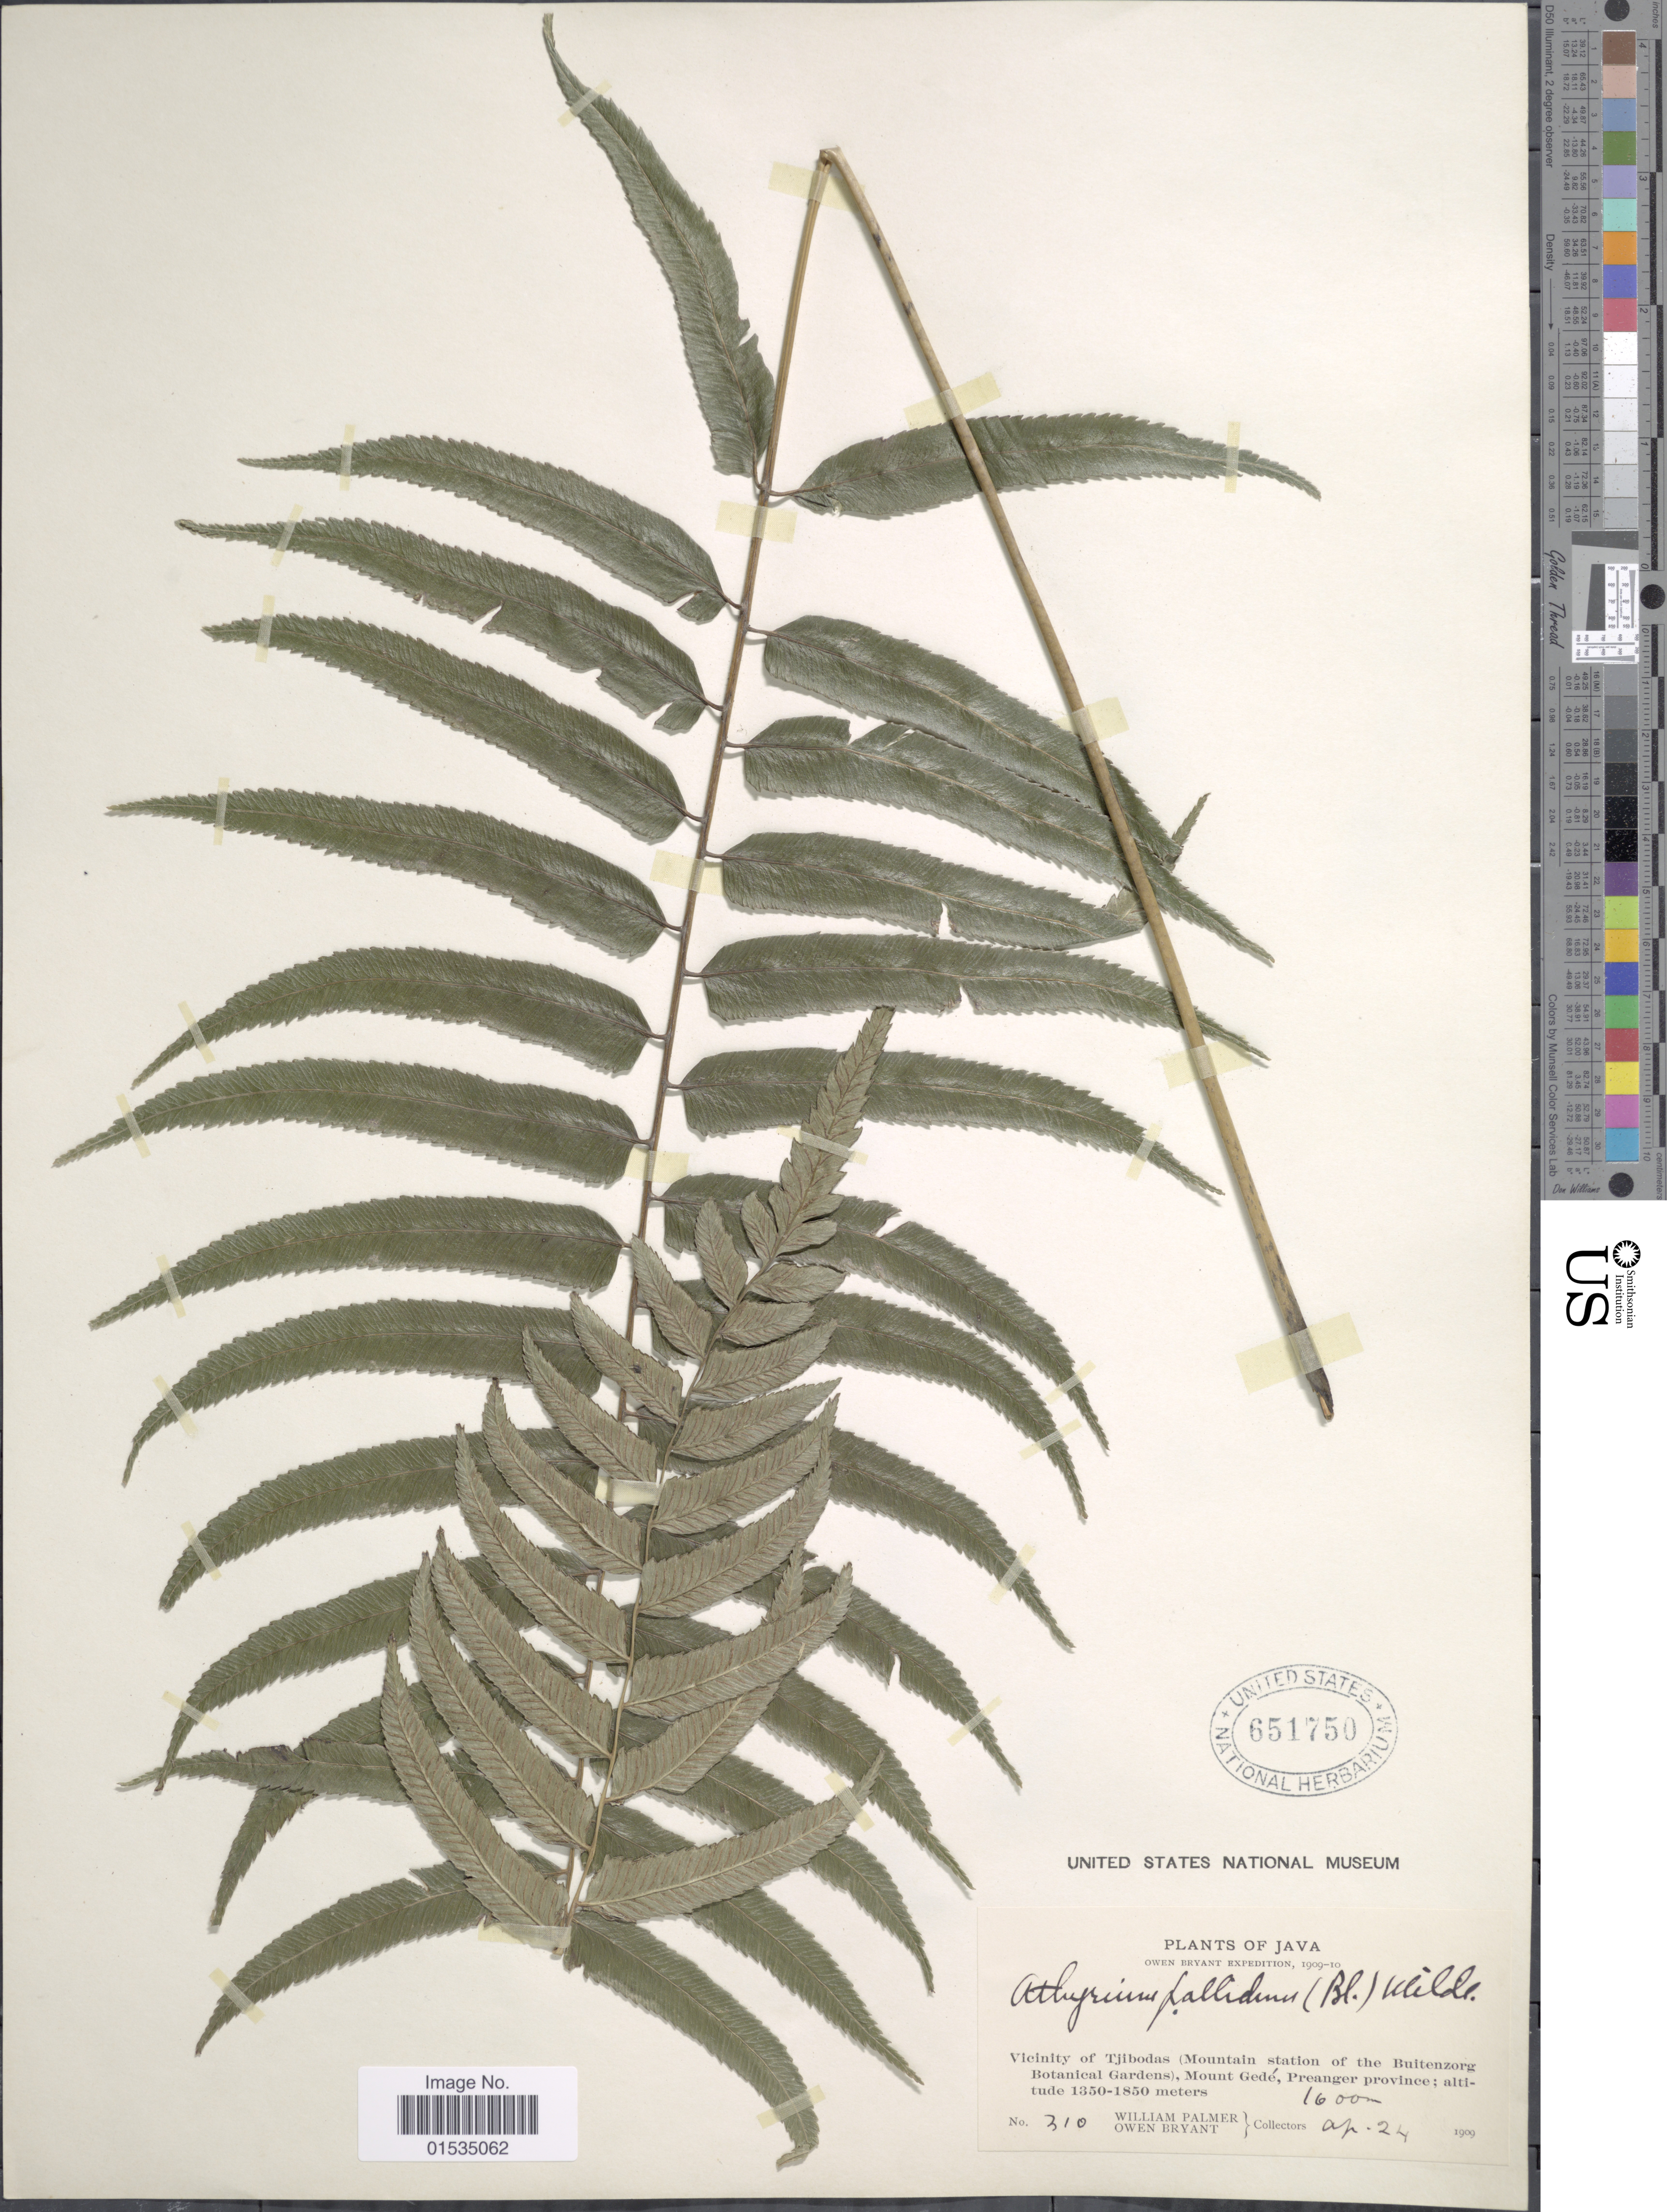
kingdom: Plantae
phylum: Tracheophyta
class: Polypodiopsida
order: Polypodiales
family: Athyriaceae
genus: Diplazium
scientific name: Diplazium pallidum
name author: (Blume) T. Moore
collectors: W. Palmer & O. Bryant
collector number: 310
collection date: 1909-04-24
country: Indonesia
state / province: Java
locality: Vicinity of Tjibodas (Mountain stationn of the Buitenzorg Botanical Garden), Mount Gedé, Preanger Province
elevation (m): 1600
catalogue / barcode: US 651750